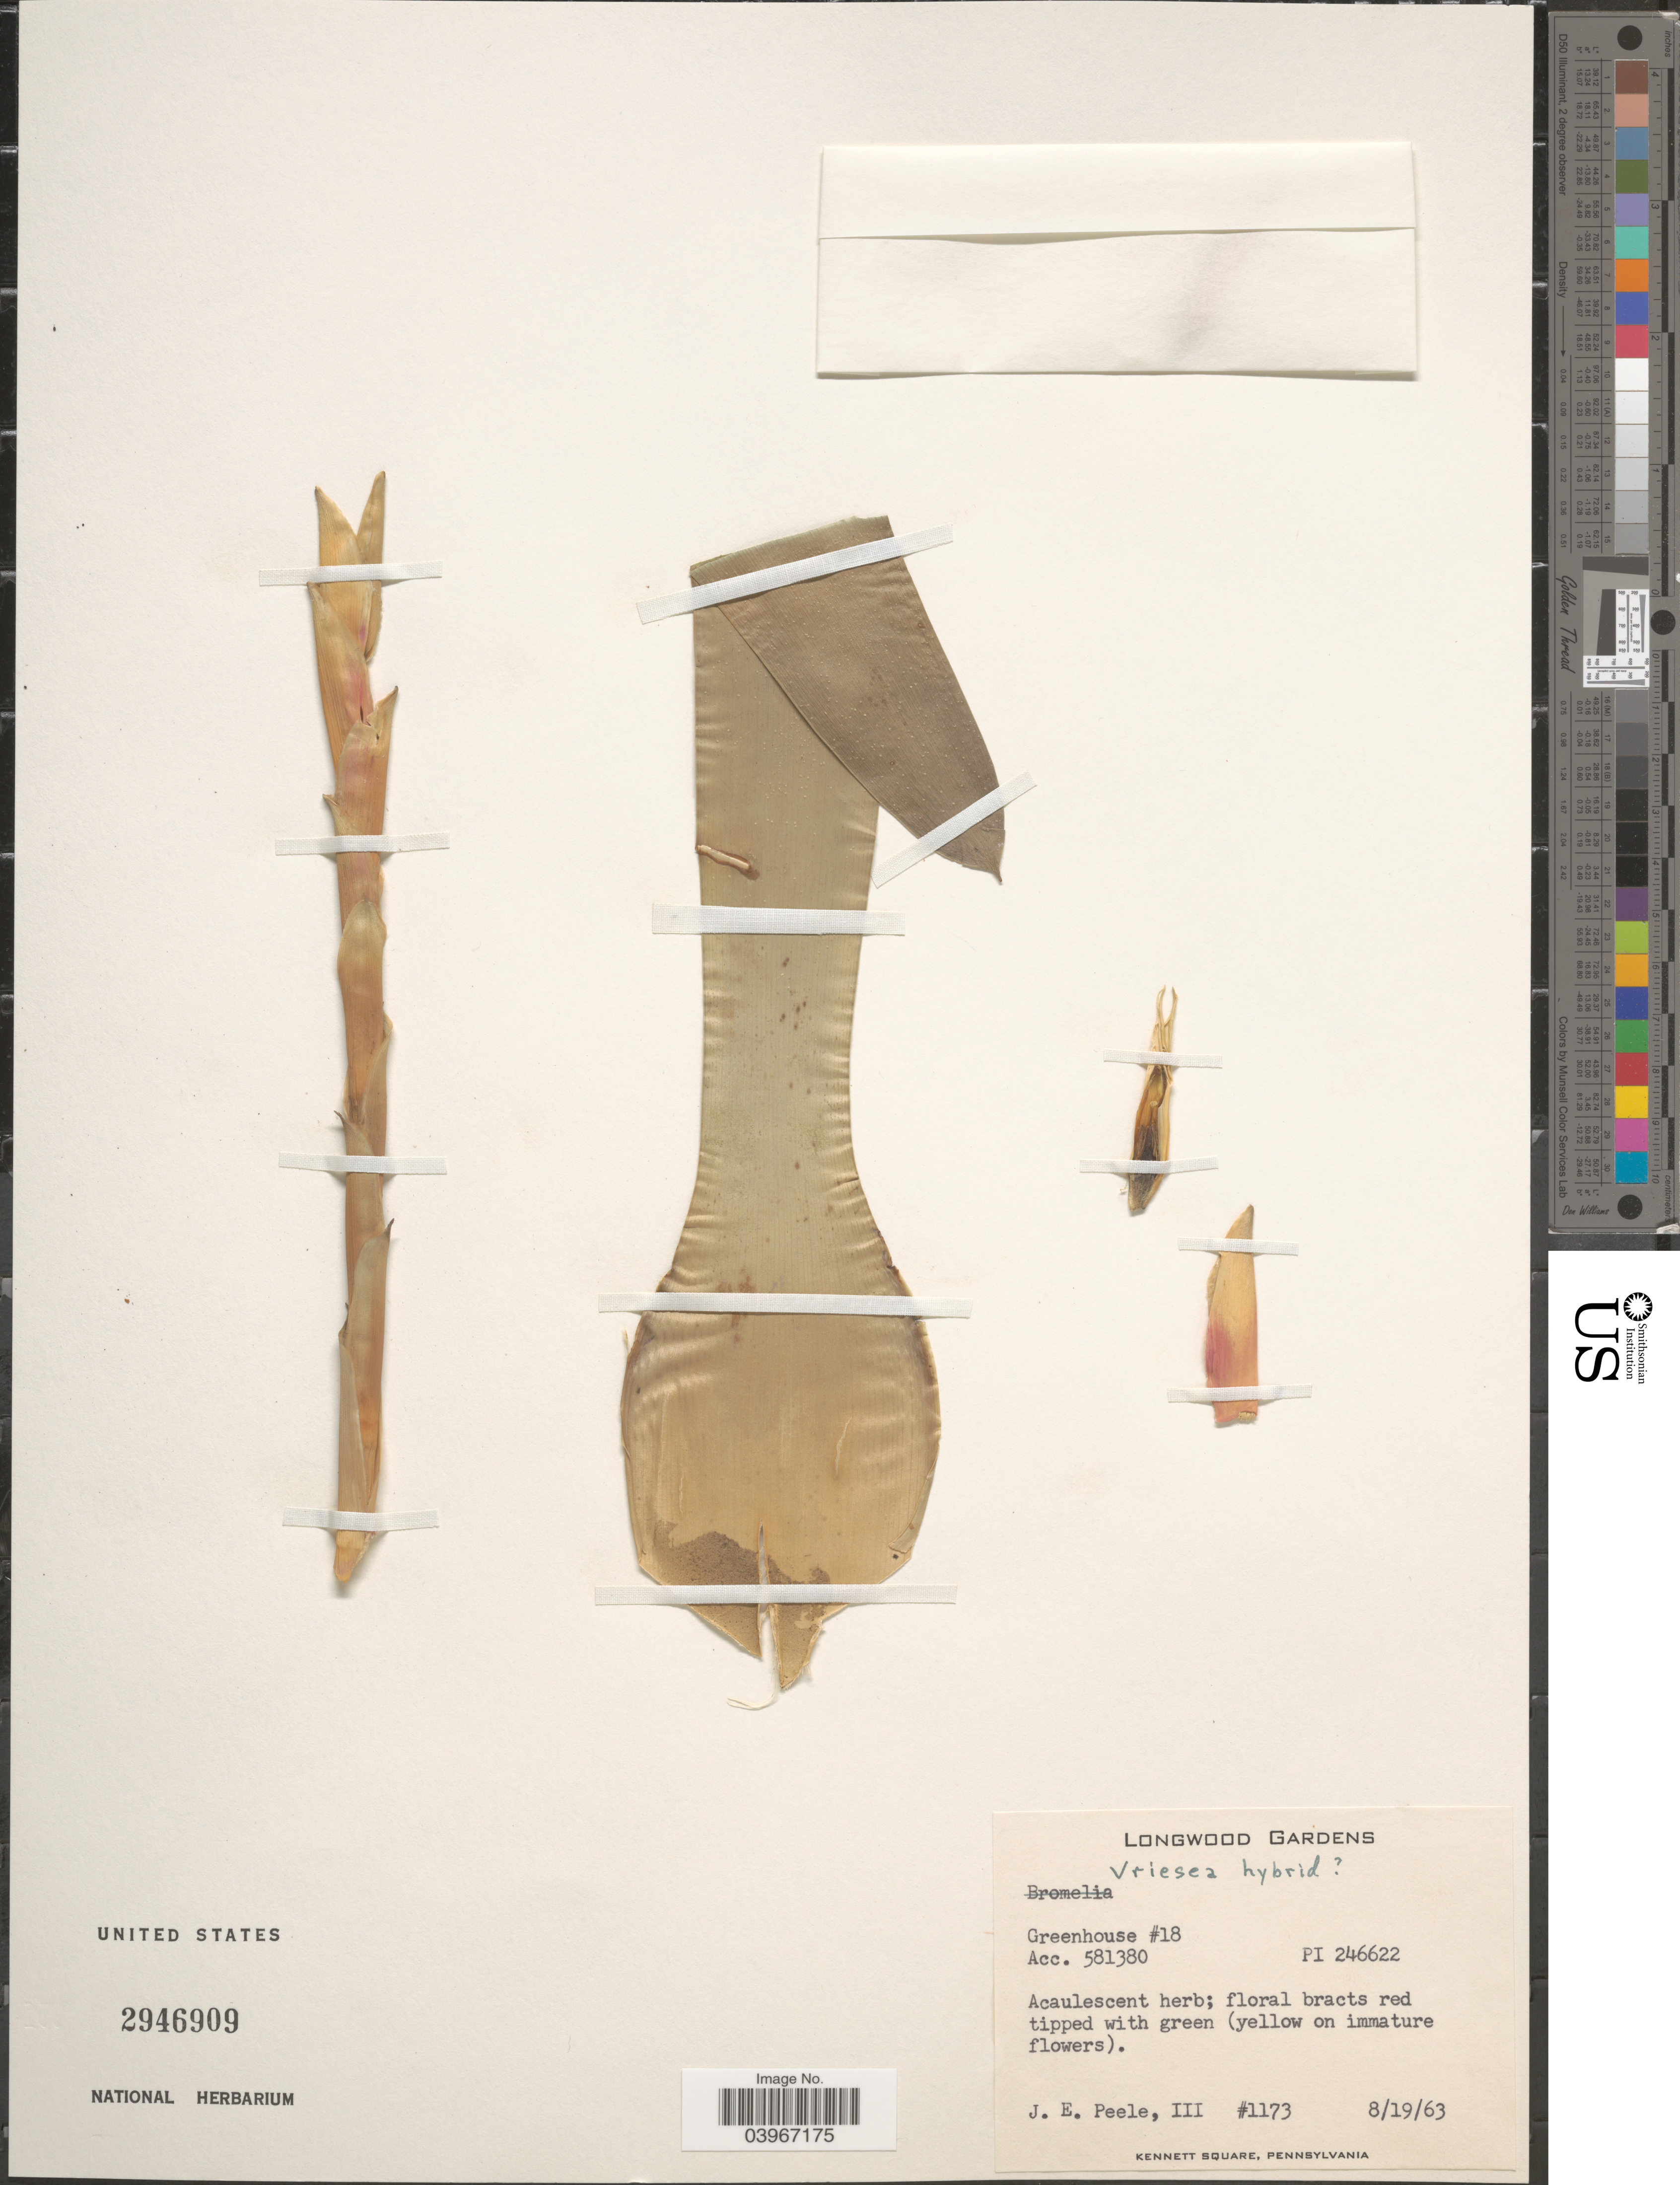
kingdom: Plantae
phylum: Tracheophyta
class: Liliopsida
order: Poales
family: Bromeliaceae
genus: Vriesea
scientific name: Vriesea sp.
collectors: J. Peele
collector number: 1173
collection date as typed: Transcribed d/m/y: 19/8/63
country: United States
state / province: Pennsylvania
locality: Longwood Gardens. Greenhouse #18.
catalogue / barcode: US 2946909